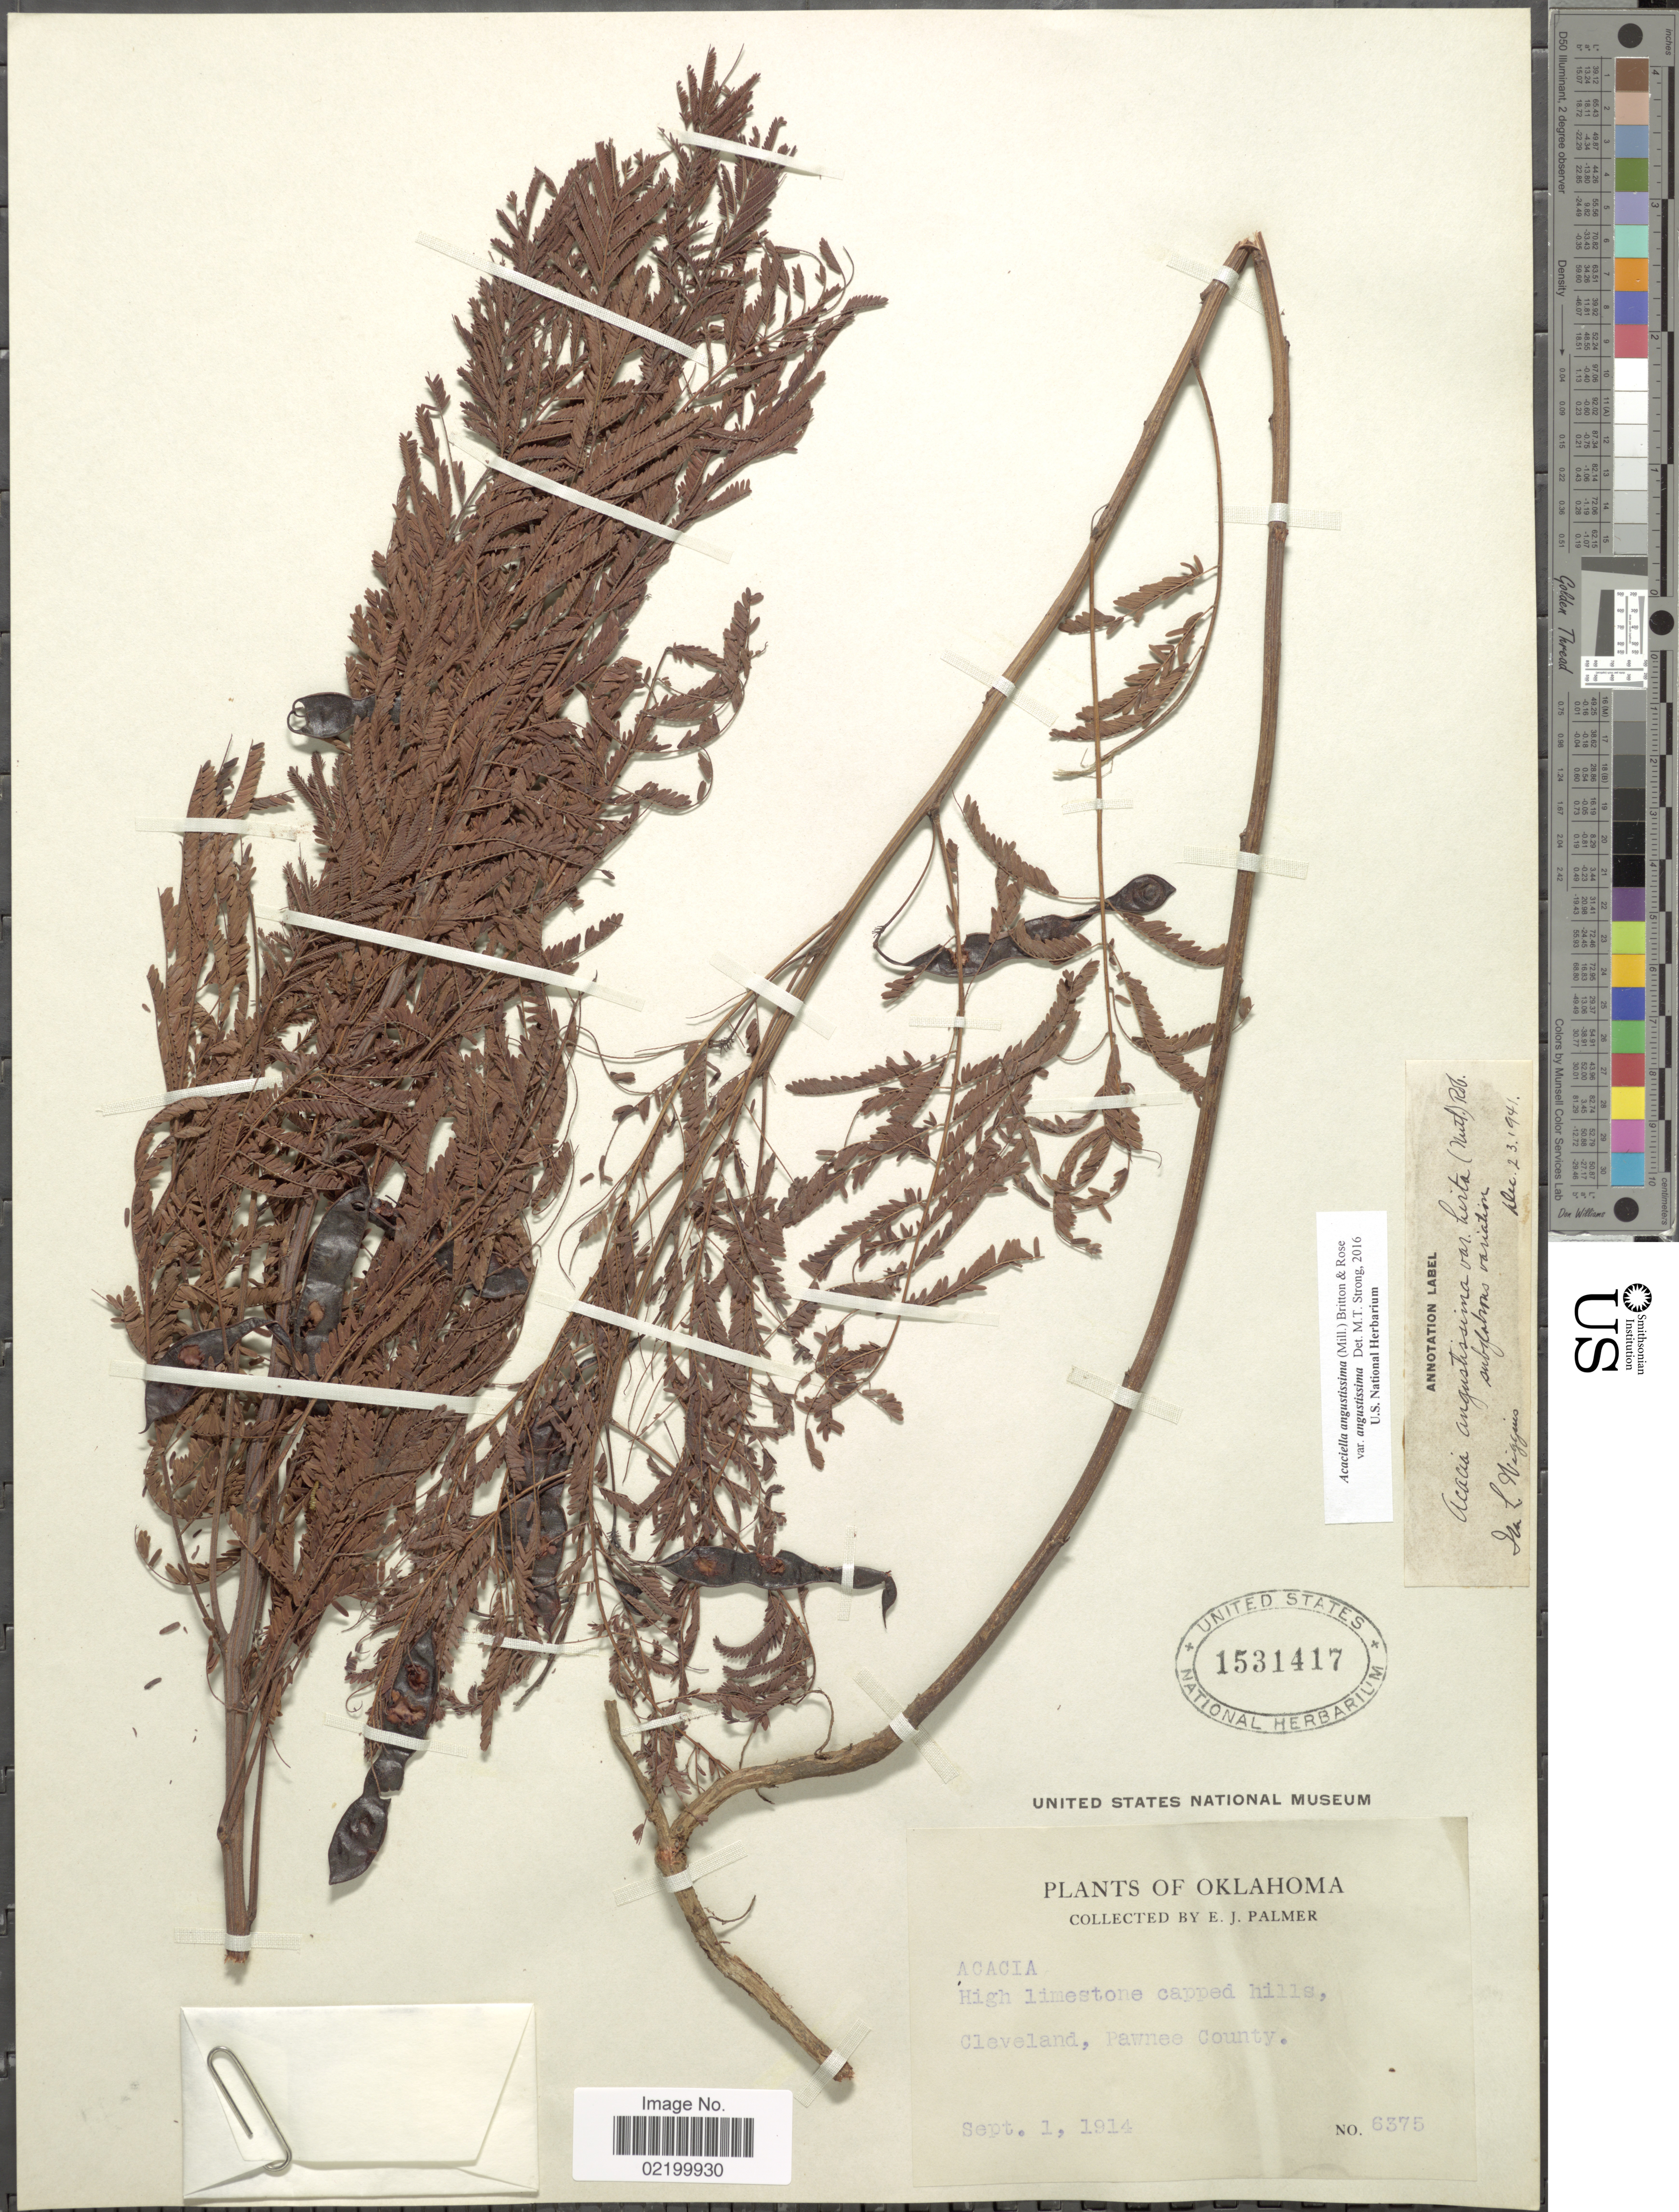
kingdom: Plantae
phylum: Tracheophyta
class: Magnoliopsida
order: Fabales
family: Fabaceae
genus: Acaciella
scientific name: Acaciella angustissima var. angustissima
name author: (Mill.) Britton & Rose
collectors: E. J. Palmer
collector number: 6375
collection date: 1914-09-01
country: United States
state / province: Oklahoma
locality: Cleveland, Pawnee County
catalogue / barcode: US 1531417